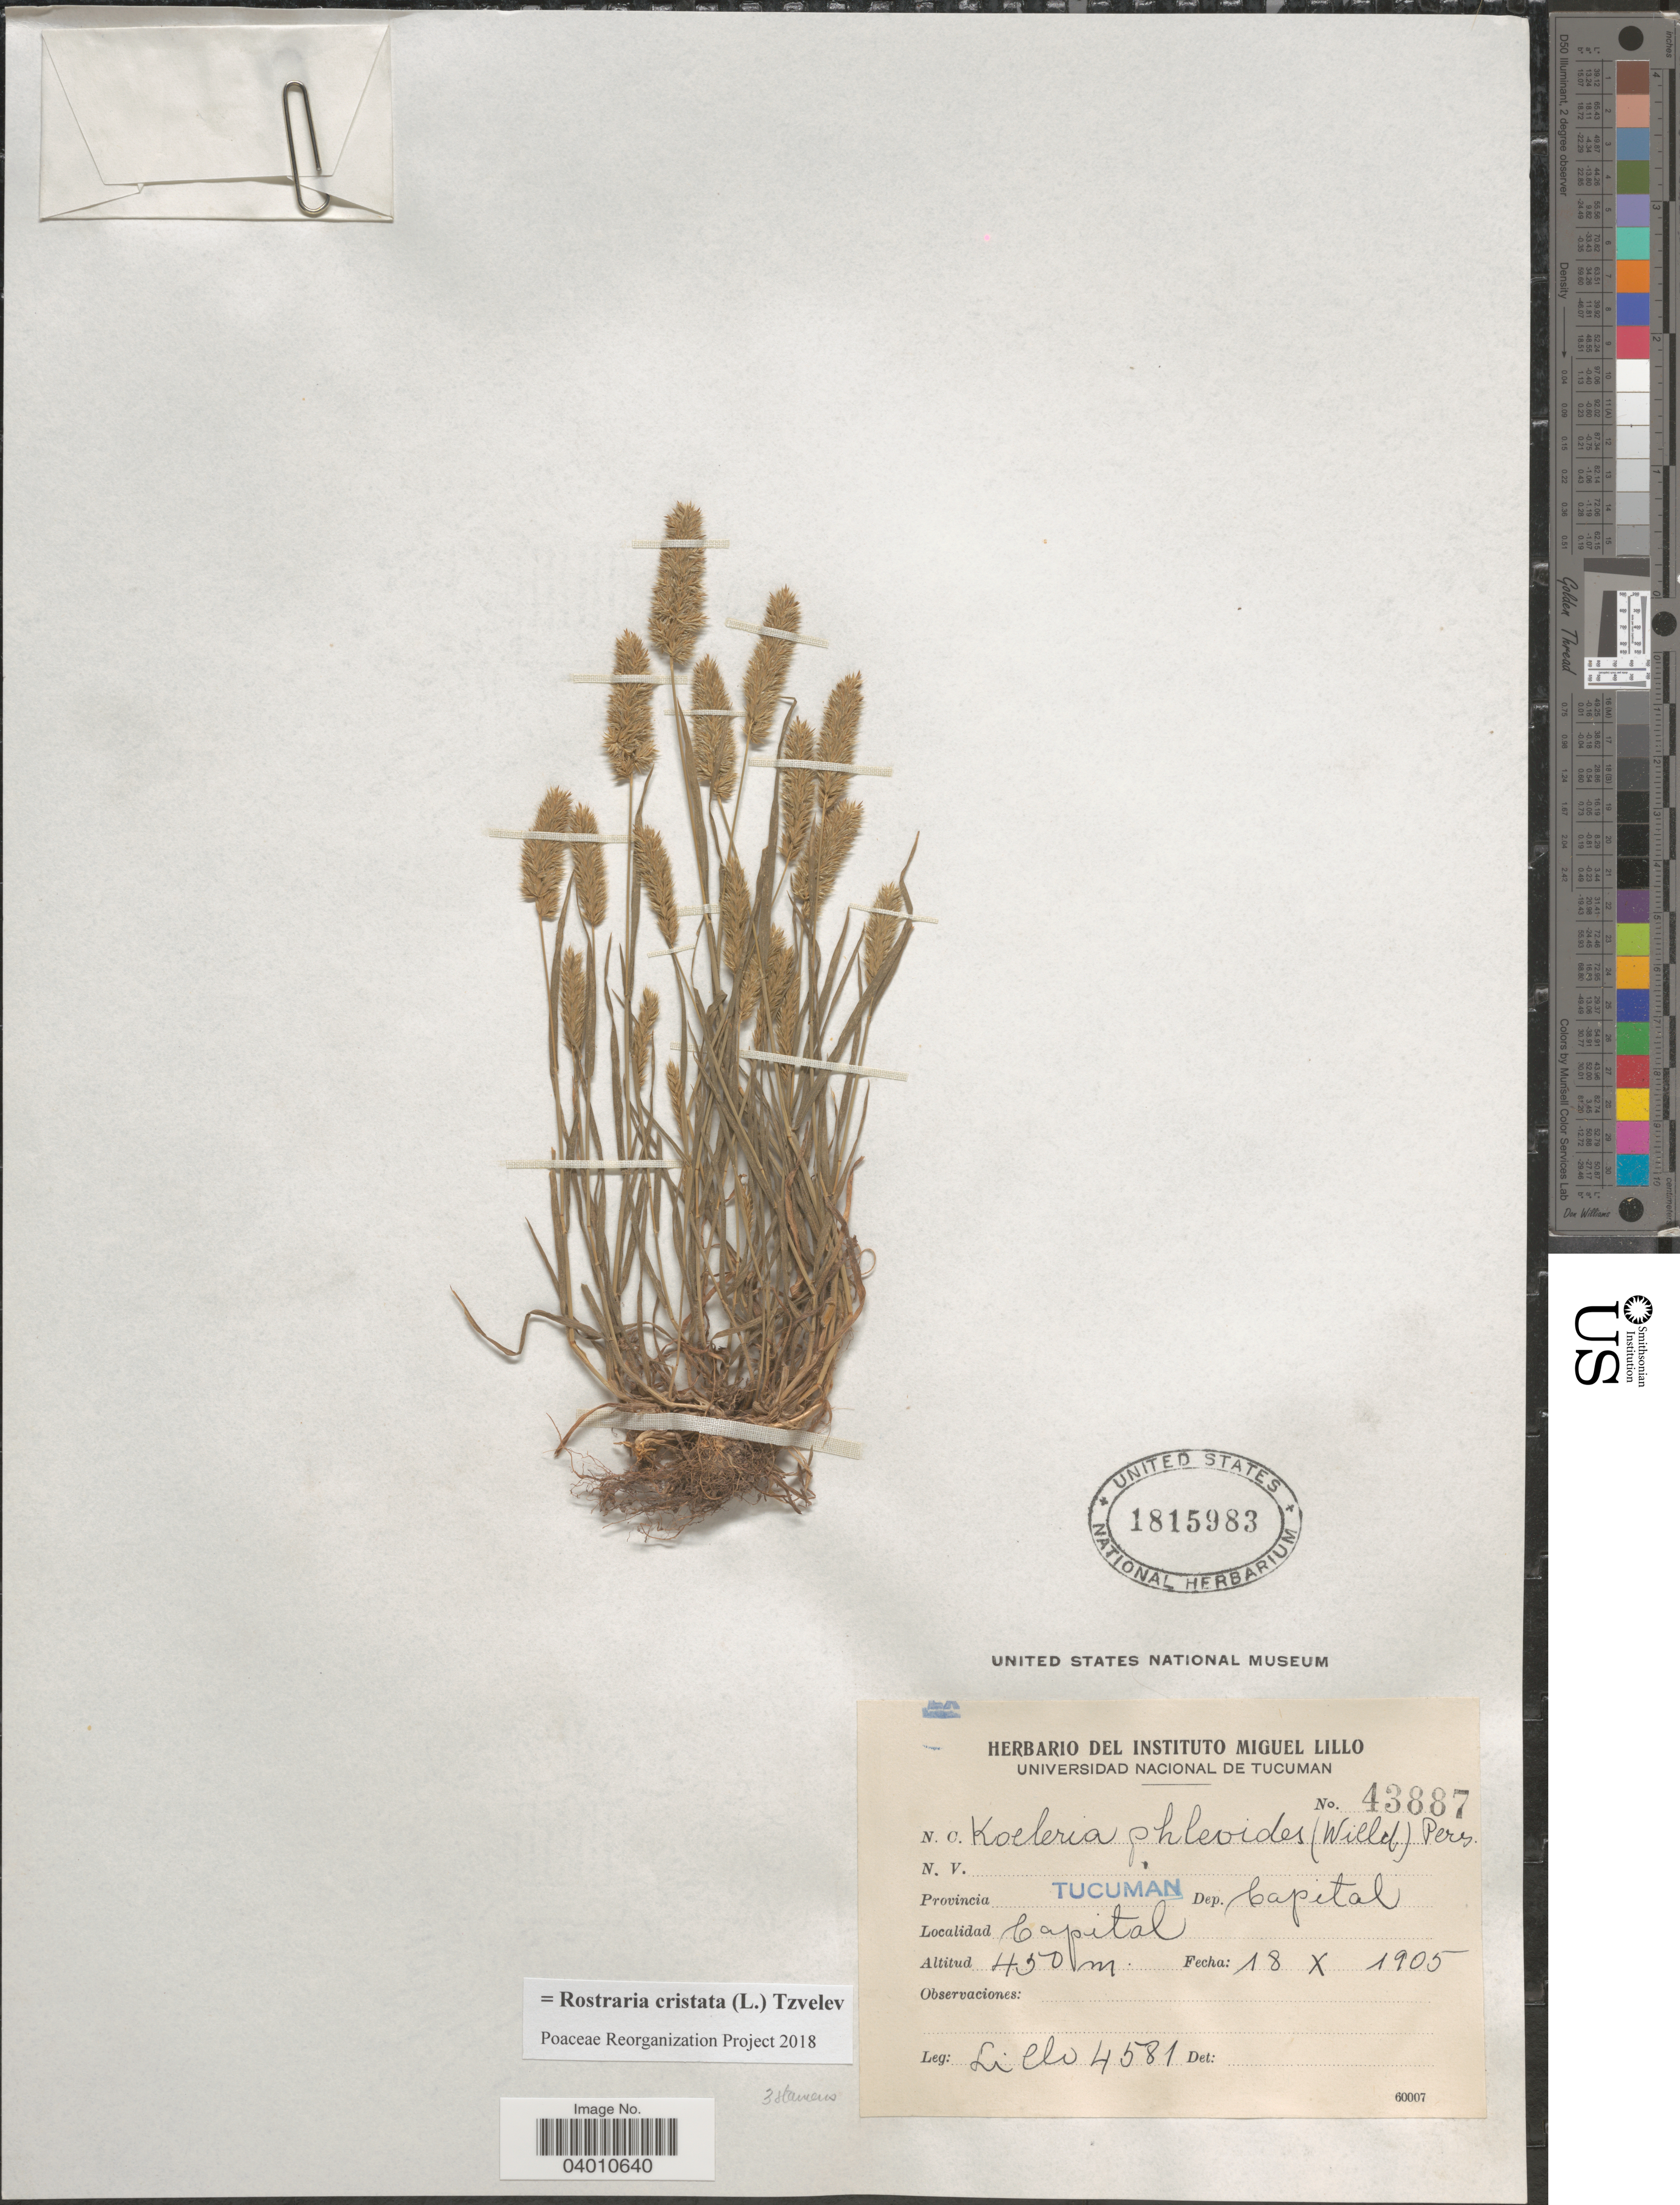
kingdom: Plantae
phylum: Tracheophyta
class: Liliopsida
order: Poales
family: Poaceae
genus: Rostraria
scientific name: Rostraria cristata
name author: (L.) Tzvelev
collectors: M. Lillo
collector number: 4581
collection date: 1905-10-18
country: Argentina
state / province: Tucuman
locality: Dep. Capital. Capital.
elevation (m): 450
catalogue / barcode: US 1815983